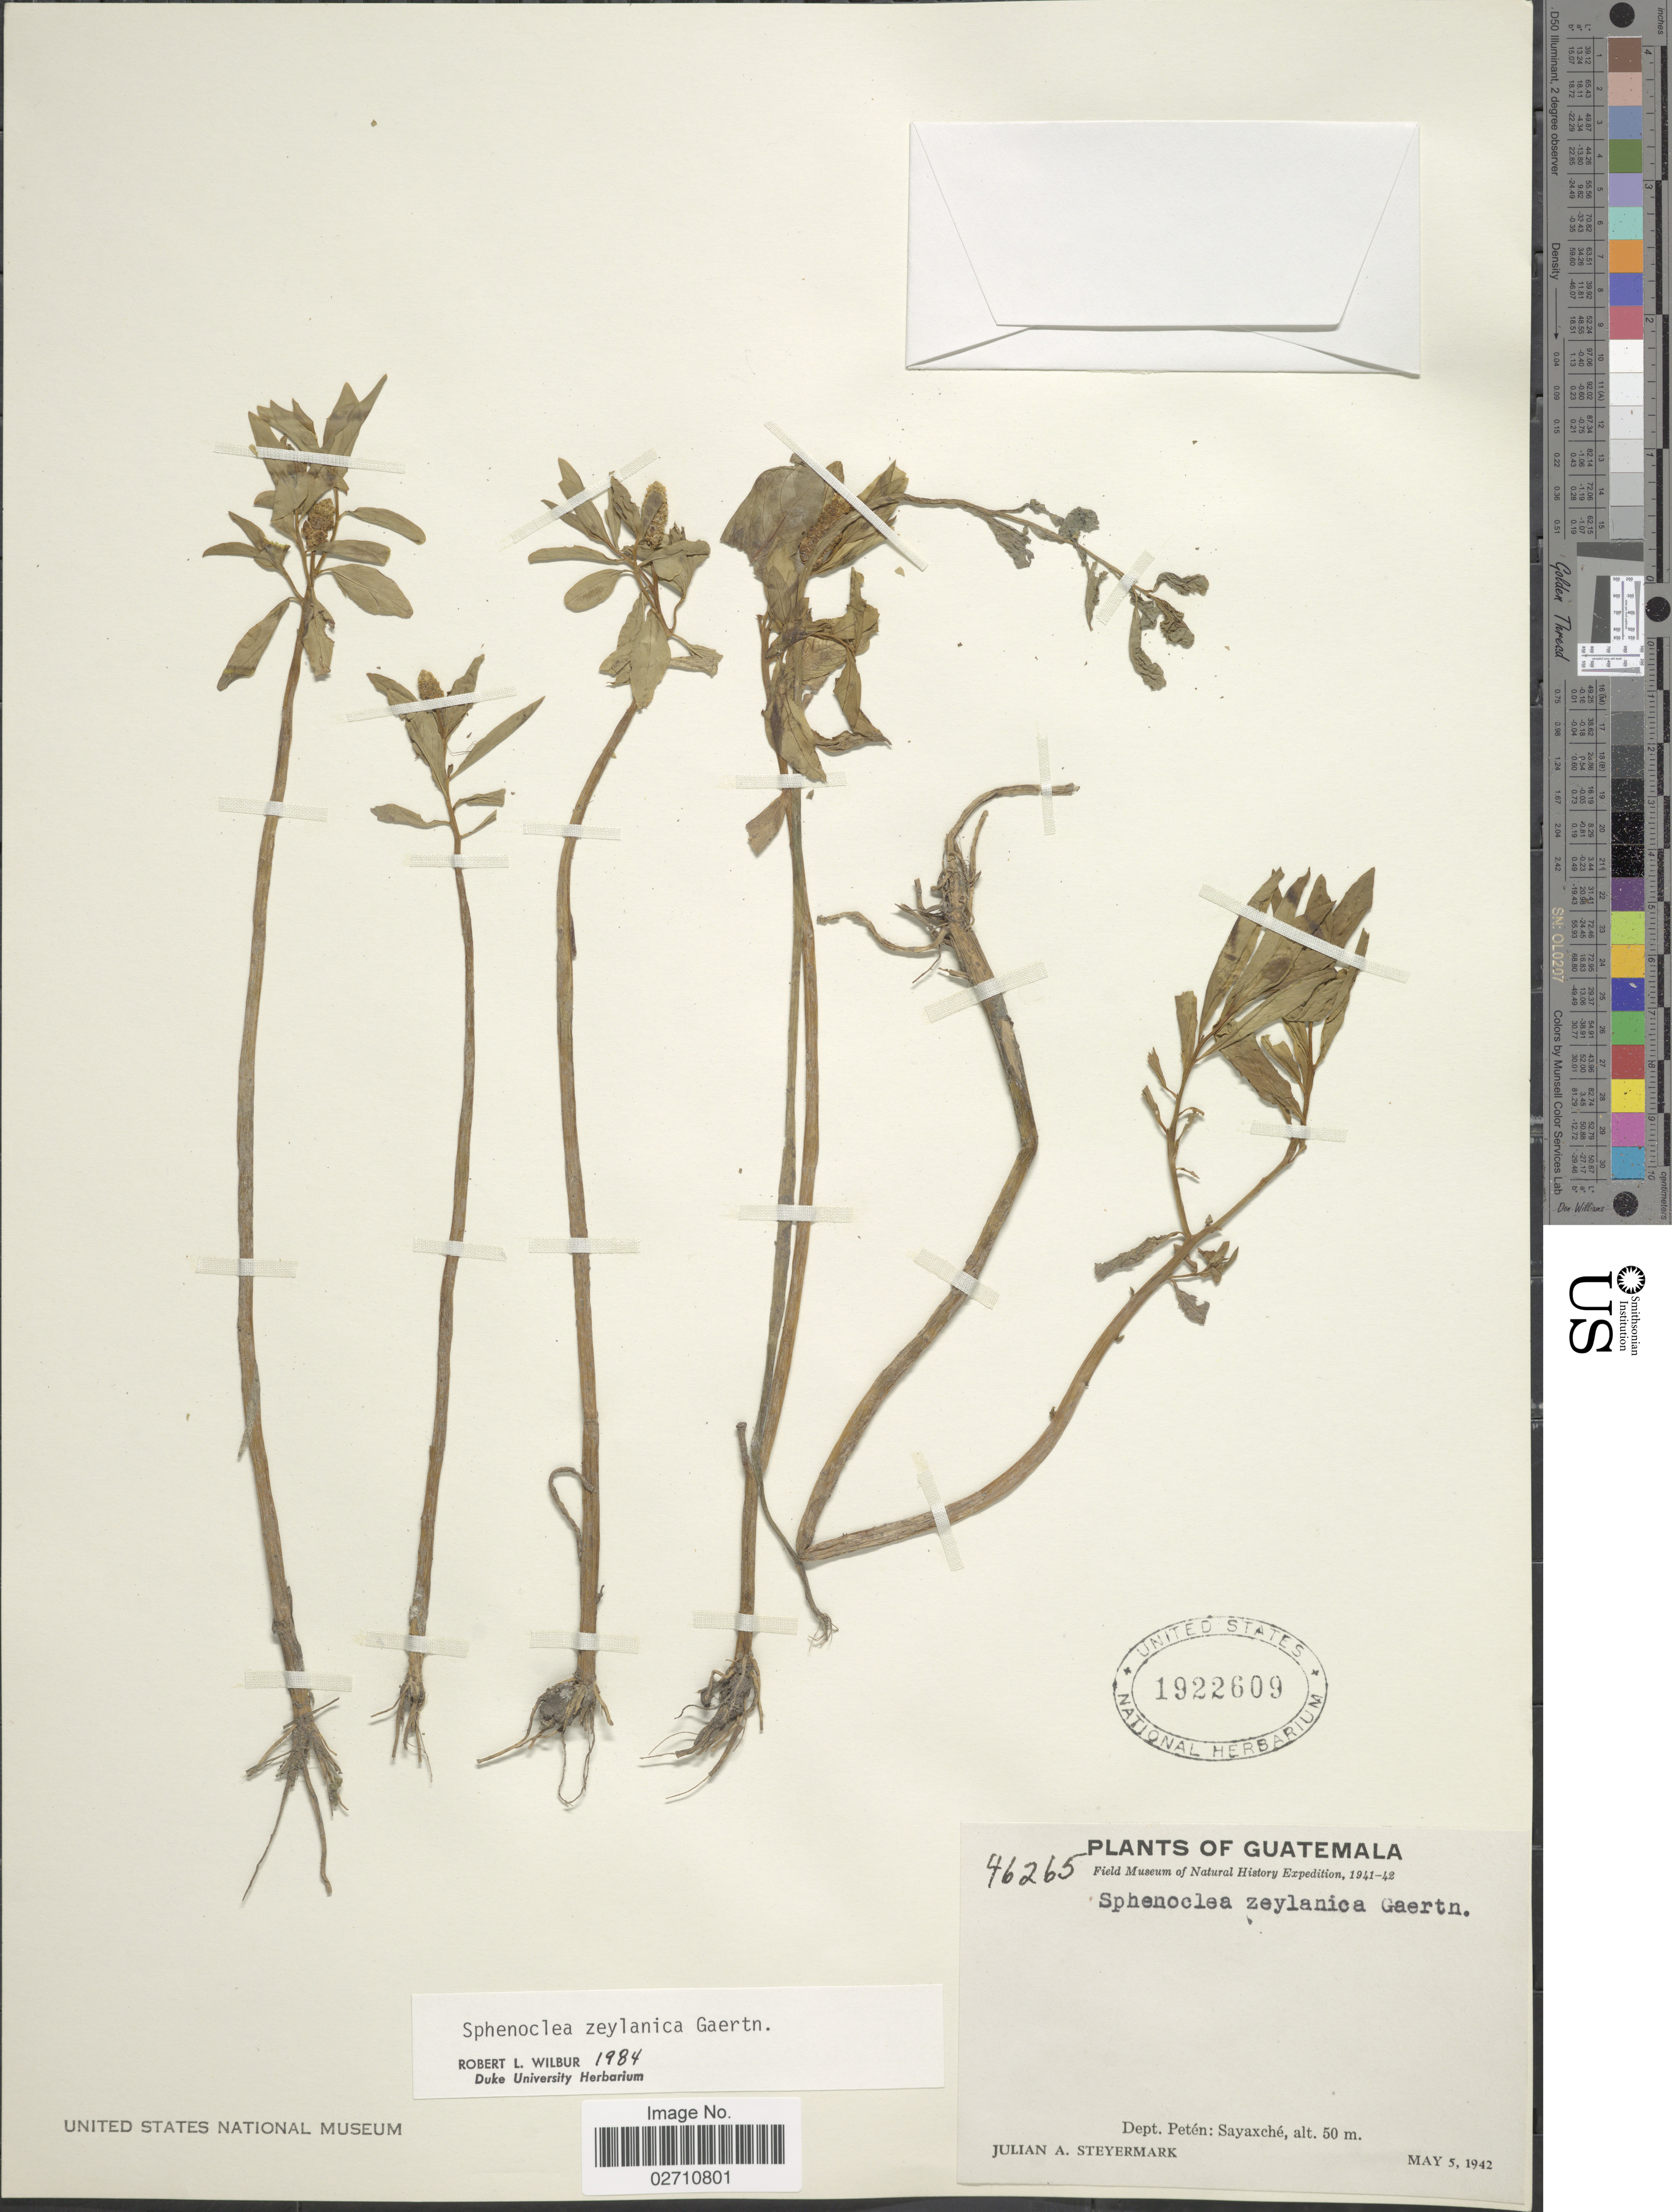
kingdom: Plantae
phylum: Tracheophyta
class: Magnoliopsida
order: Solanales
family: Sphenocleaceae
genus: Sphenoclea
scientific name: Sphenoclea zeylanica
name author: Gaertn.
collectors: J. Steyermark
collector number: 46265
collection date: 1942-05-05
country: Guatemala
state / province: El Petén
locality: Dept. Peten: Sayaxche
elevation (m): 50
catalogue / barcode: US 1922609